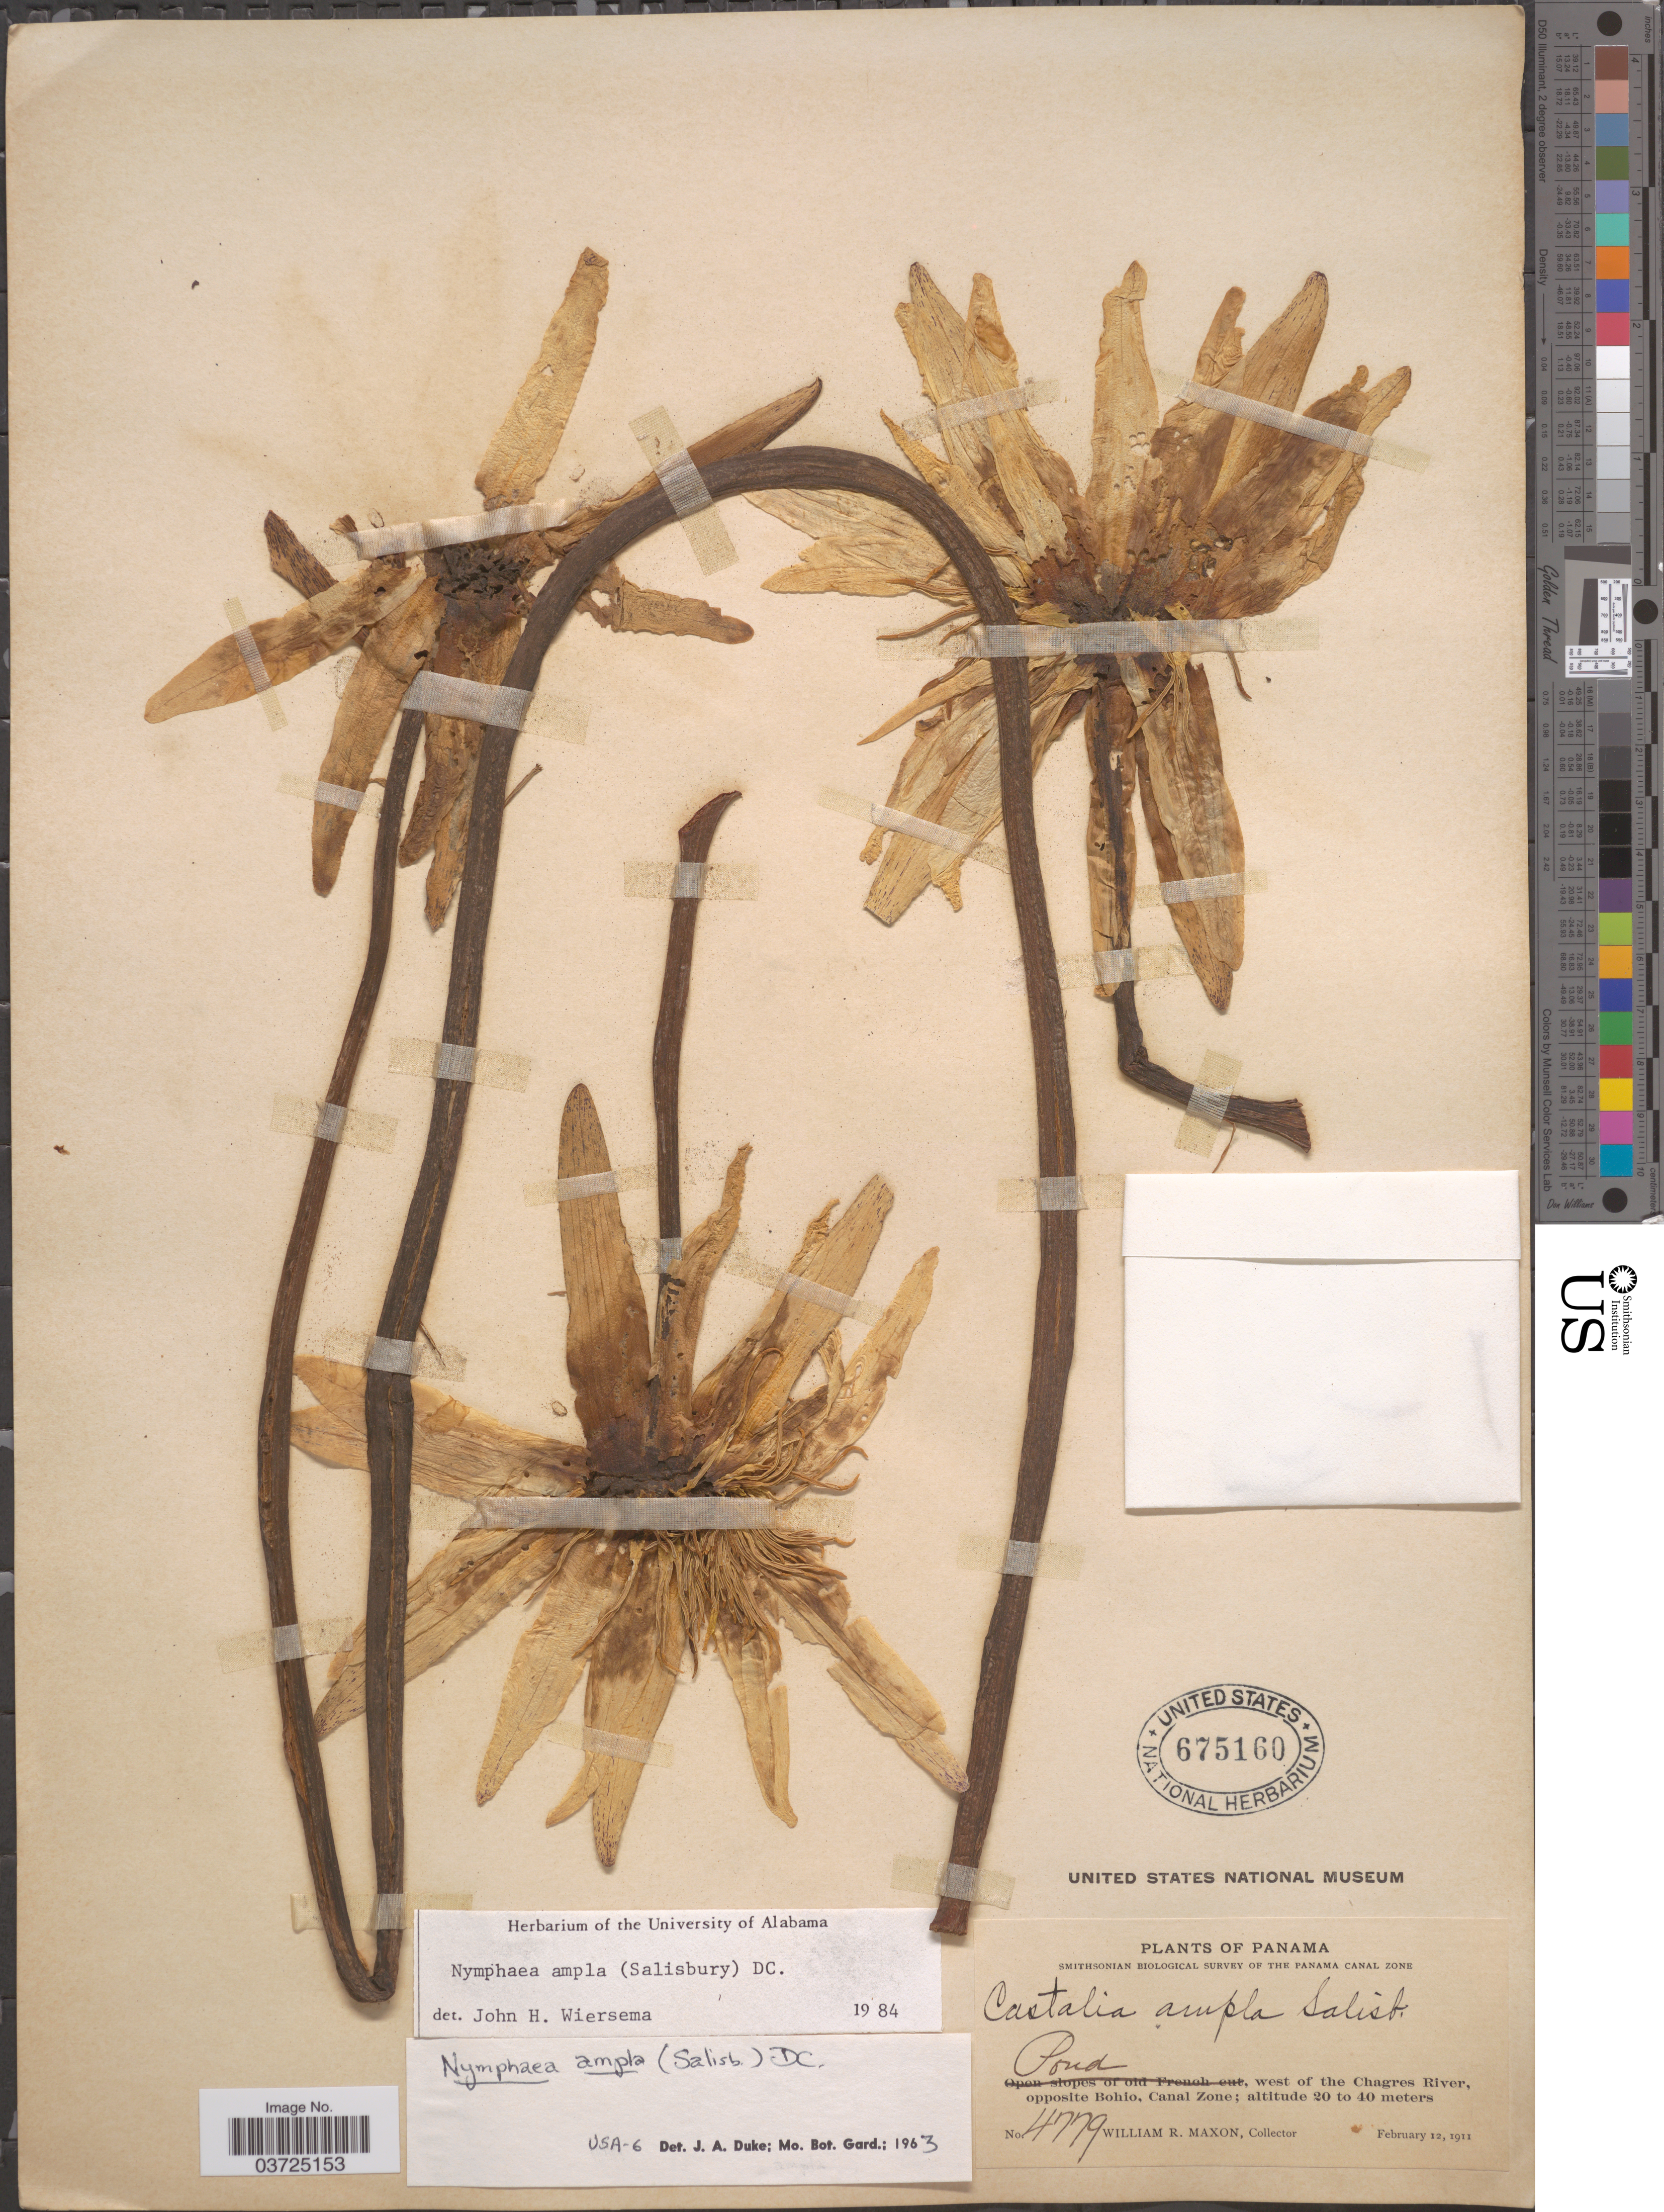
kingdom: Plantae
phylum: Tracheophyta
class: Magnoliopsida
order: Nymphaeales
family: Nymphaeaceae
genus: Nymphaea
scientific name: Nymphaea ampla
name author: (Salisb.) DC.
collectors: W. R. Maxon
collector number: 4779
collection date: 1911-02-12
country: Panama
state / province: Colón / Panamá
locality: Pond, west of the Chagres River, opposite Bohio, Canal Zone.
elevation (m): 20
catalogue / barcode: US 675160